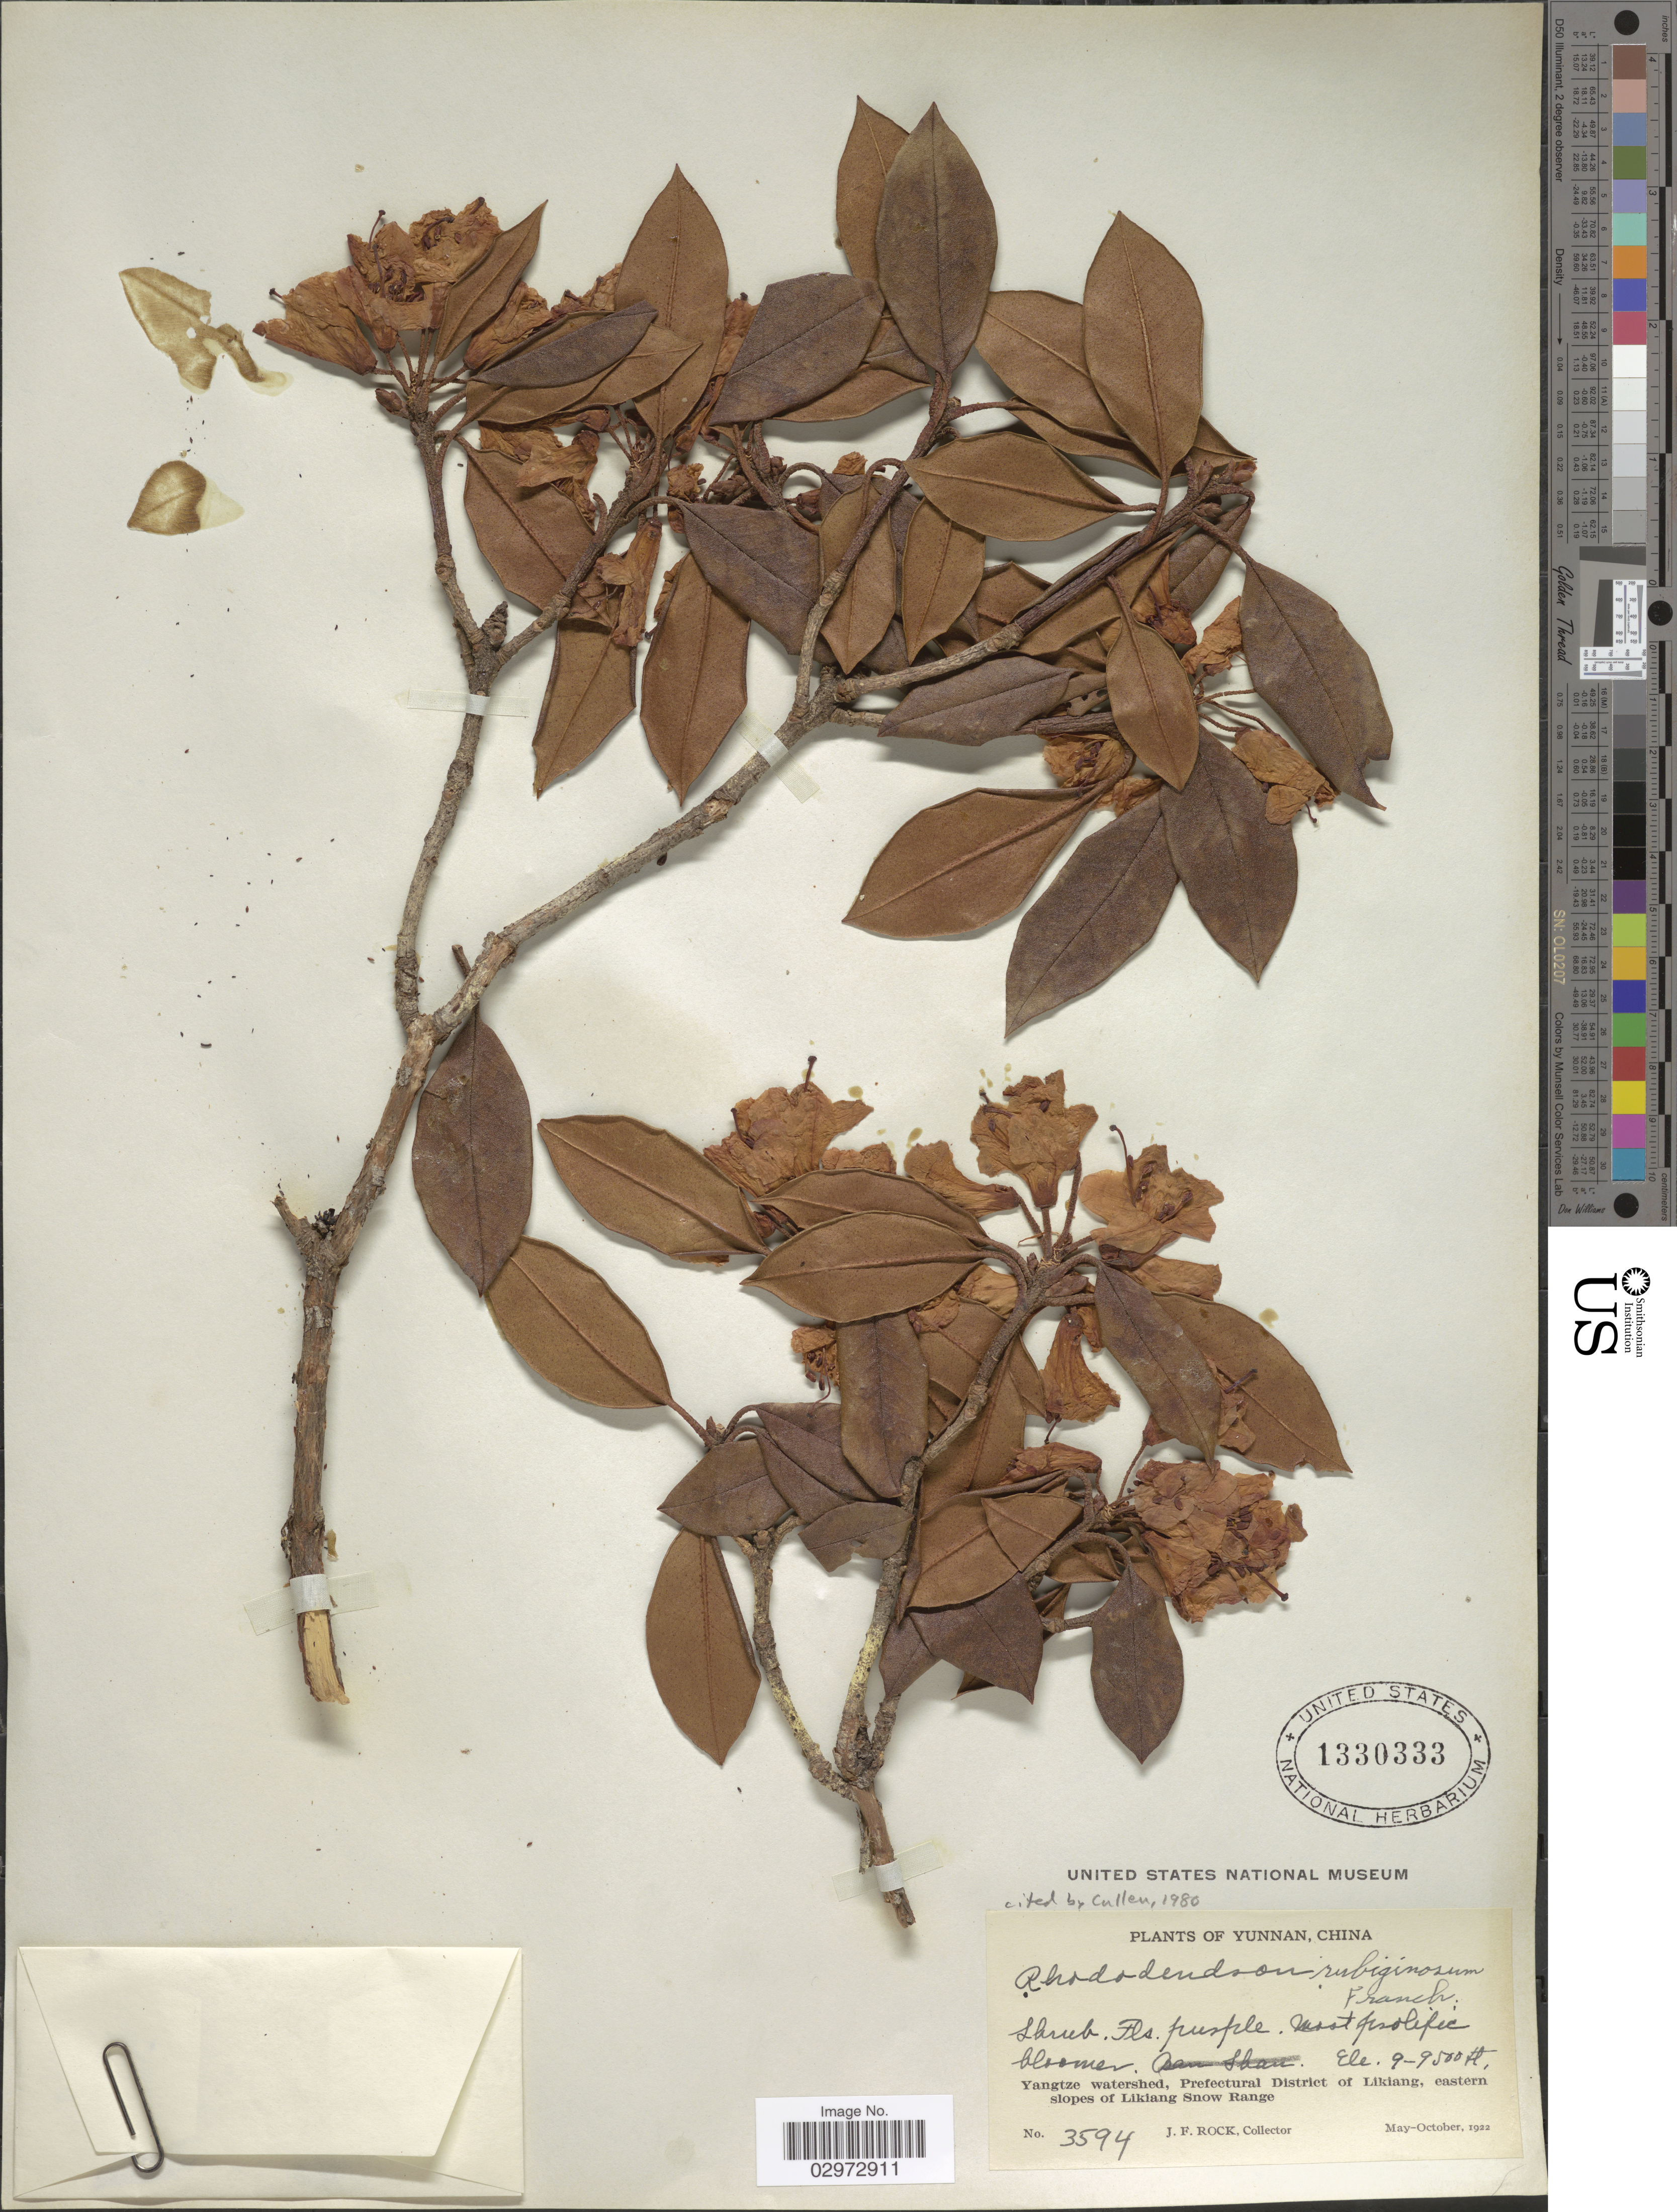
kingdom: Plantae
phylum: Tracheophyta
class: Magnoliopsida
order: Ericales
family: Ericaceae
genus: Rhododendron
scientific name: Rhododendron rubiginosum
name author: Franch.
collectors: J. Rock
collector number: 3594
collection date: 1922-05/1922-10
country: China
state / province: Yunnan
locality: Yangtze watershed, Prefectural District of Likiang, eastern slopes of Likiang Snow Range.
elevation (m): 2743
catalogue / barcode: US 1330333